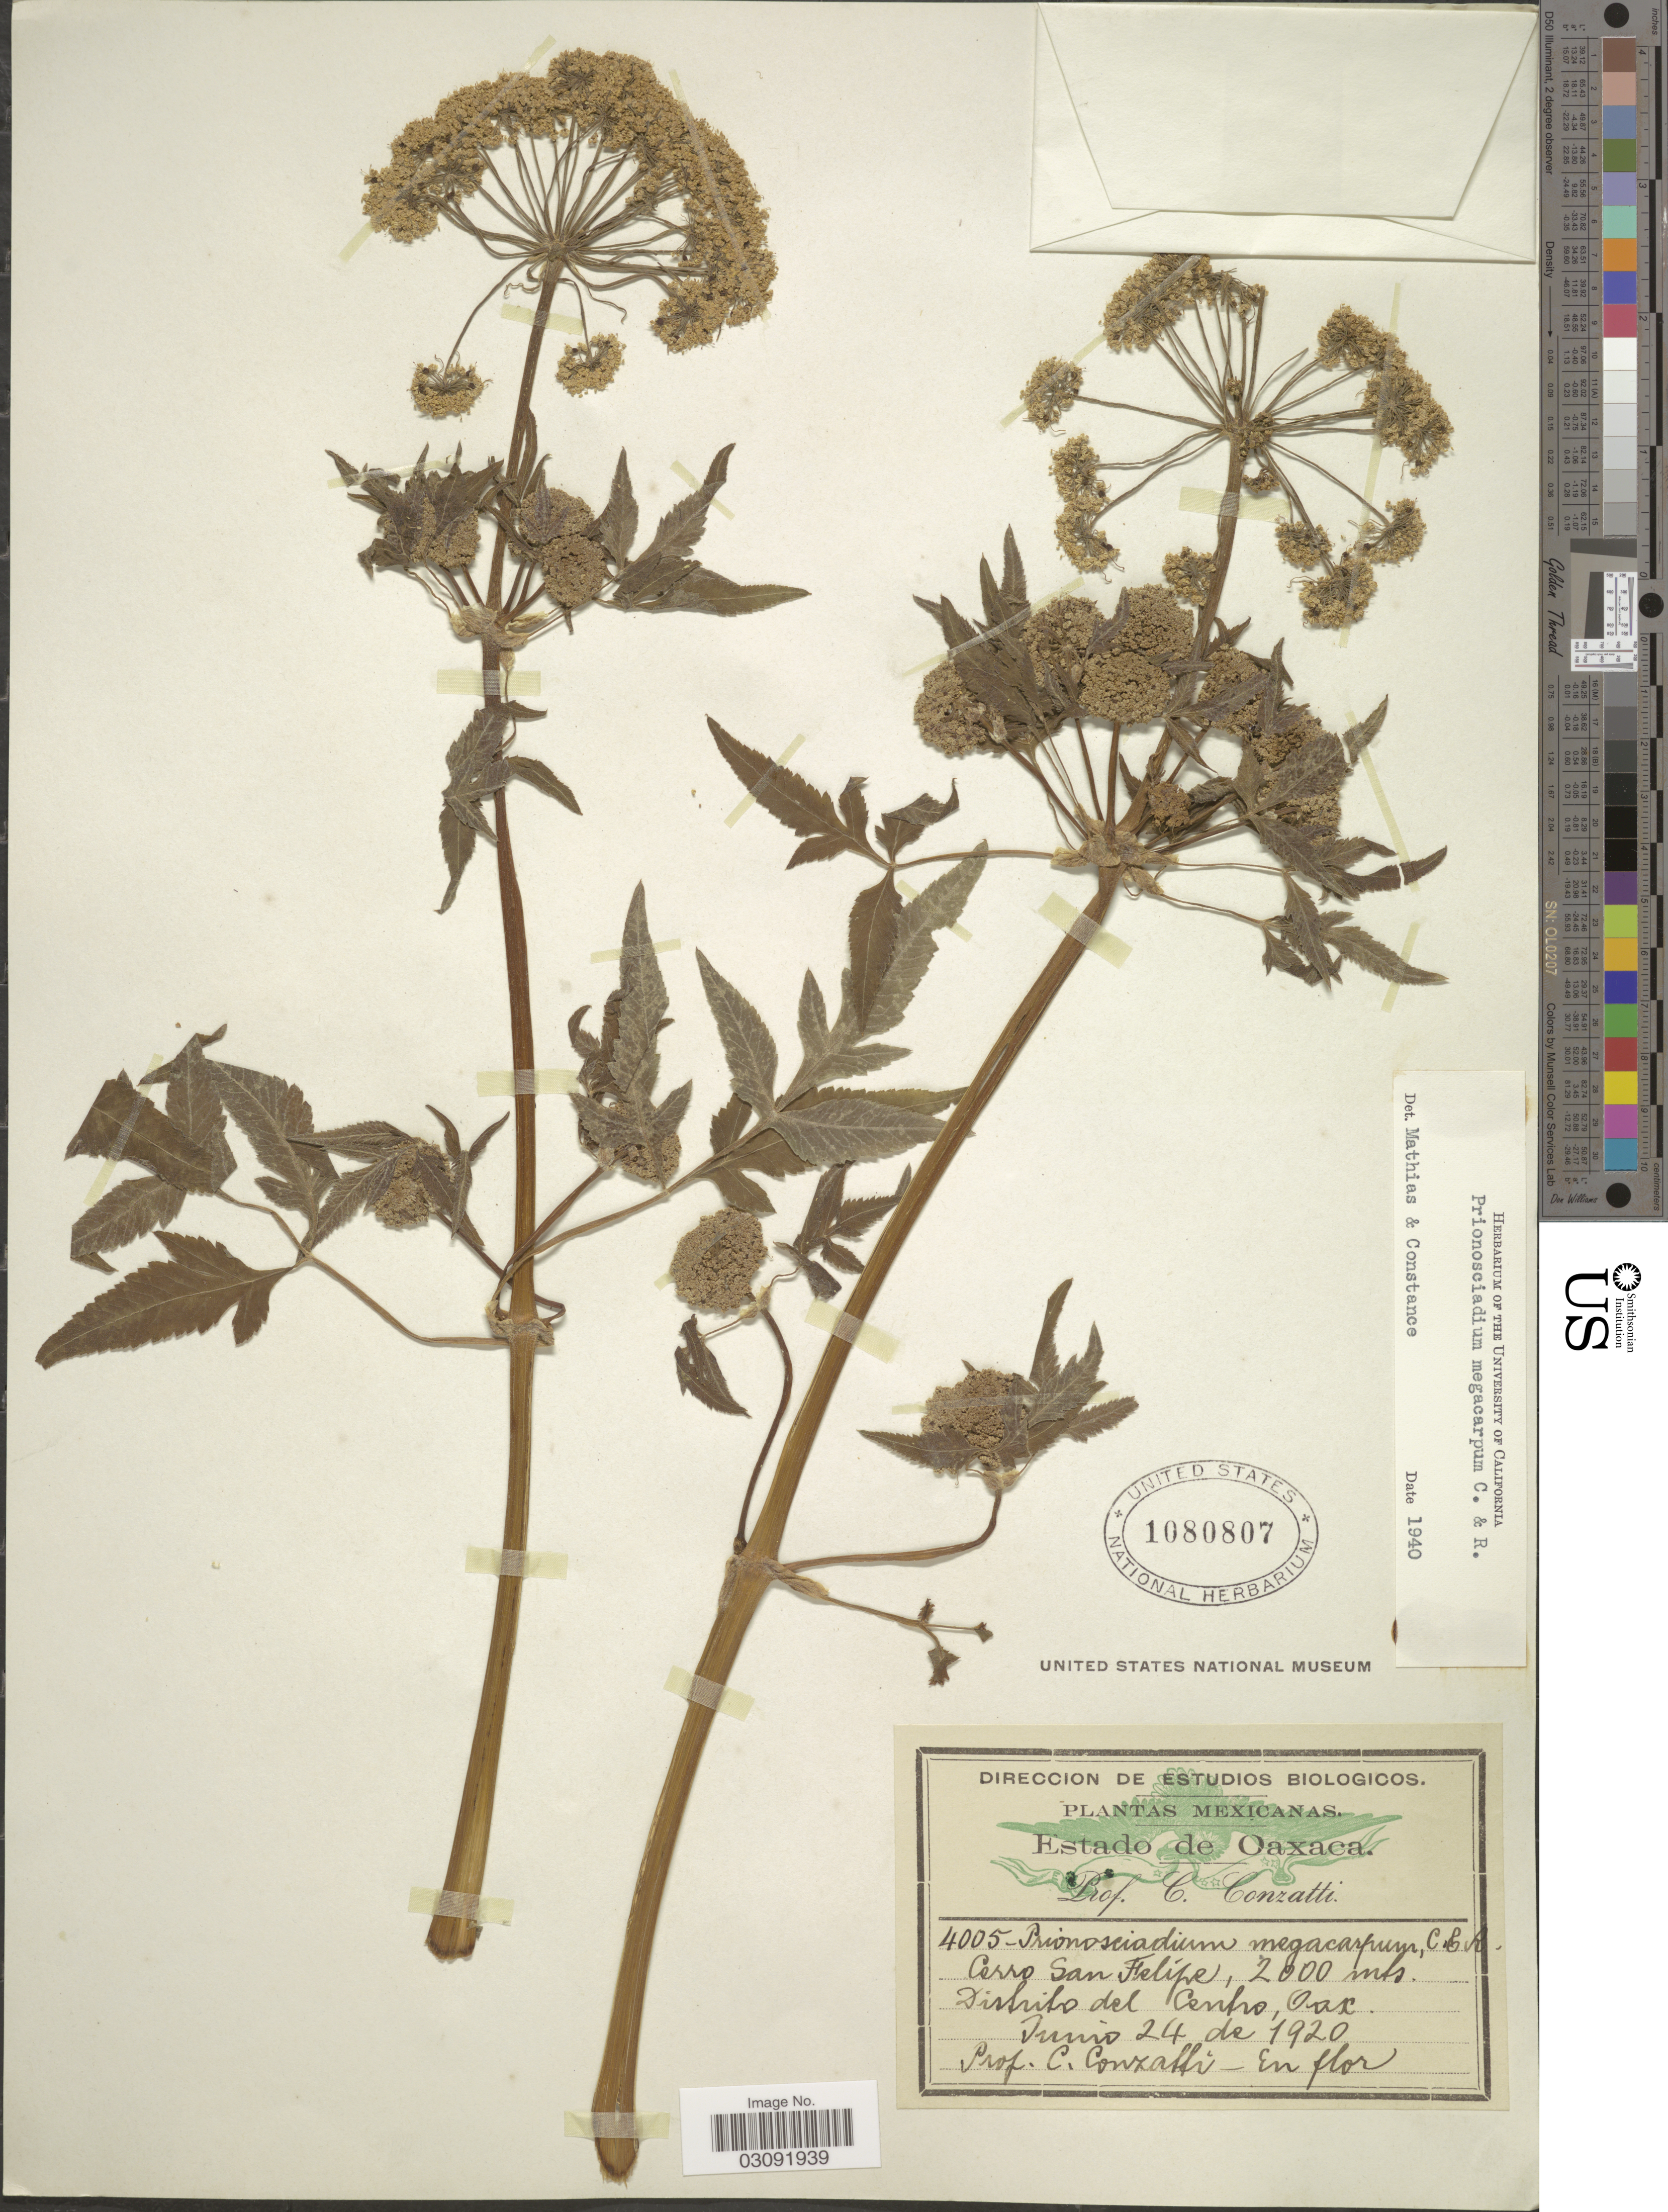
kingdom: Plantae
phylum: Tracheophyta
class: Magnoliopsida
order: Apiales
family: Apiaceae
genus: Prionosciadium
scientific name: Prionosciadium megacarpum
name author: J.M. Coult. & Rose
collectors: C. Conzatti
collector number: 4005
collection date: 1920-06-24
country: Mexico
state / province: Oaxaca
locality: Cerro San Felípe. Distrito del Centro, Oax.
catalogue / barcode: US 1080807